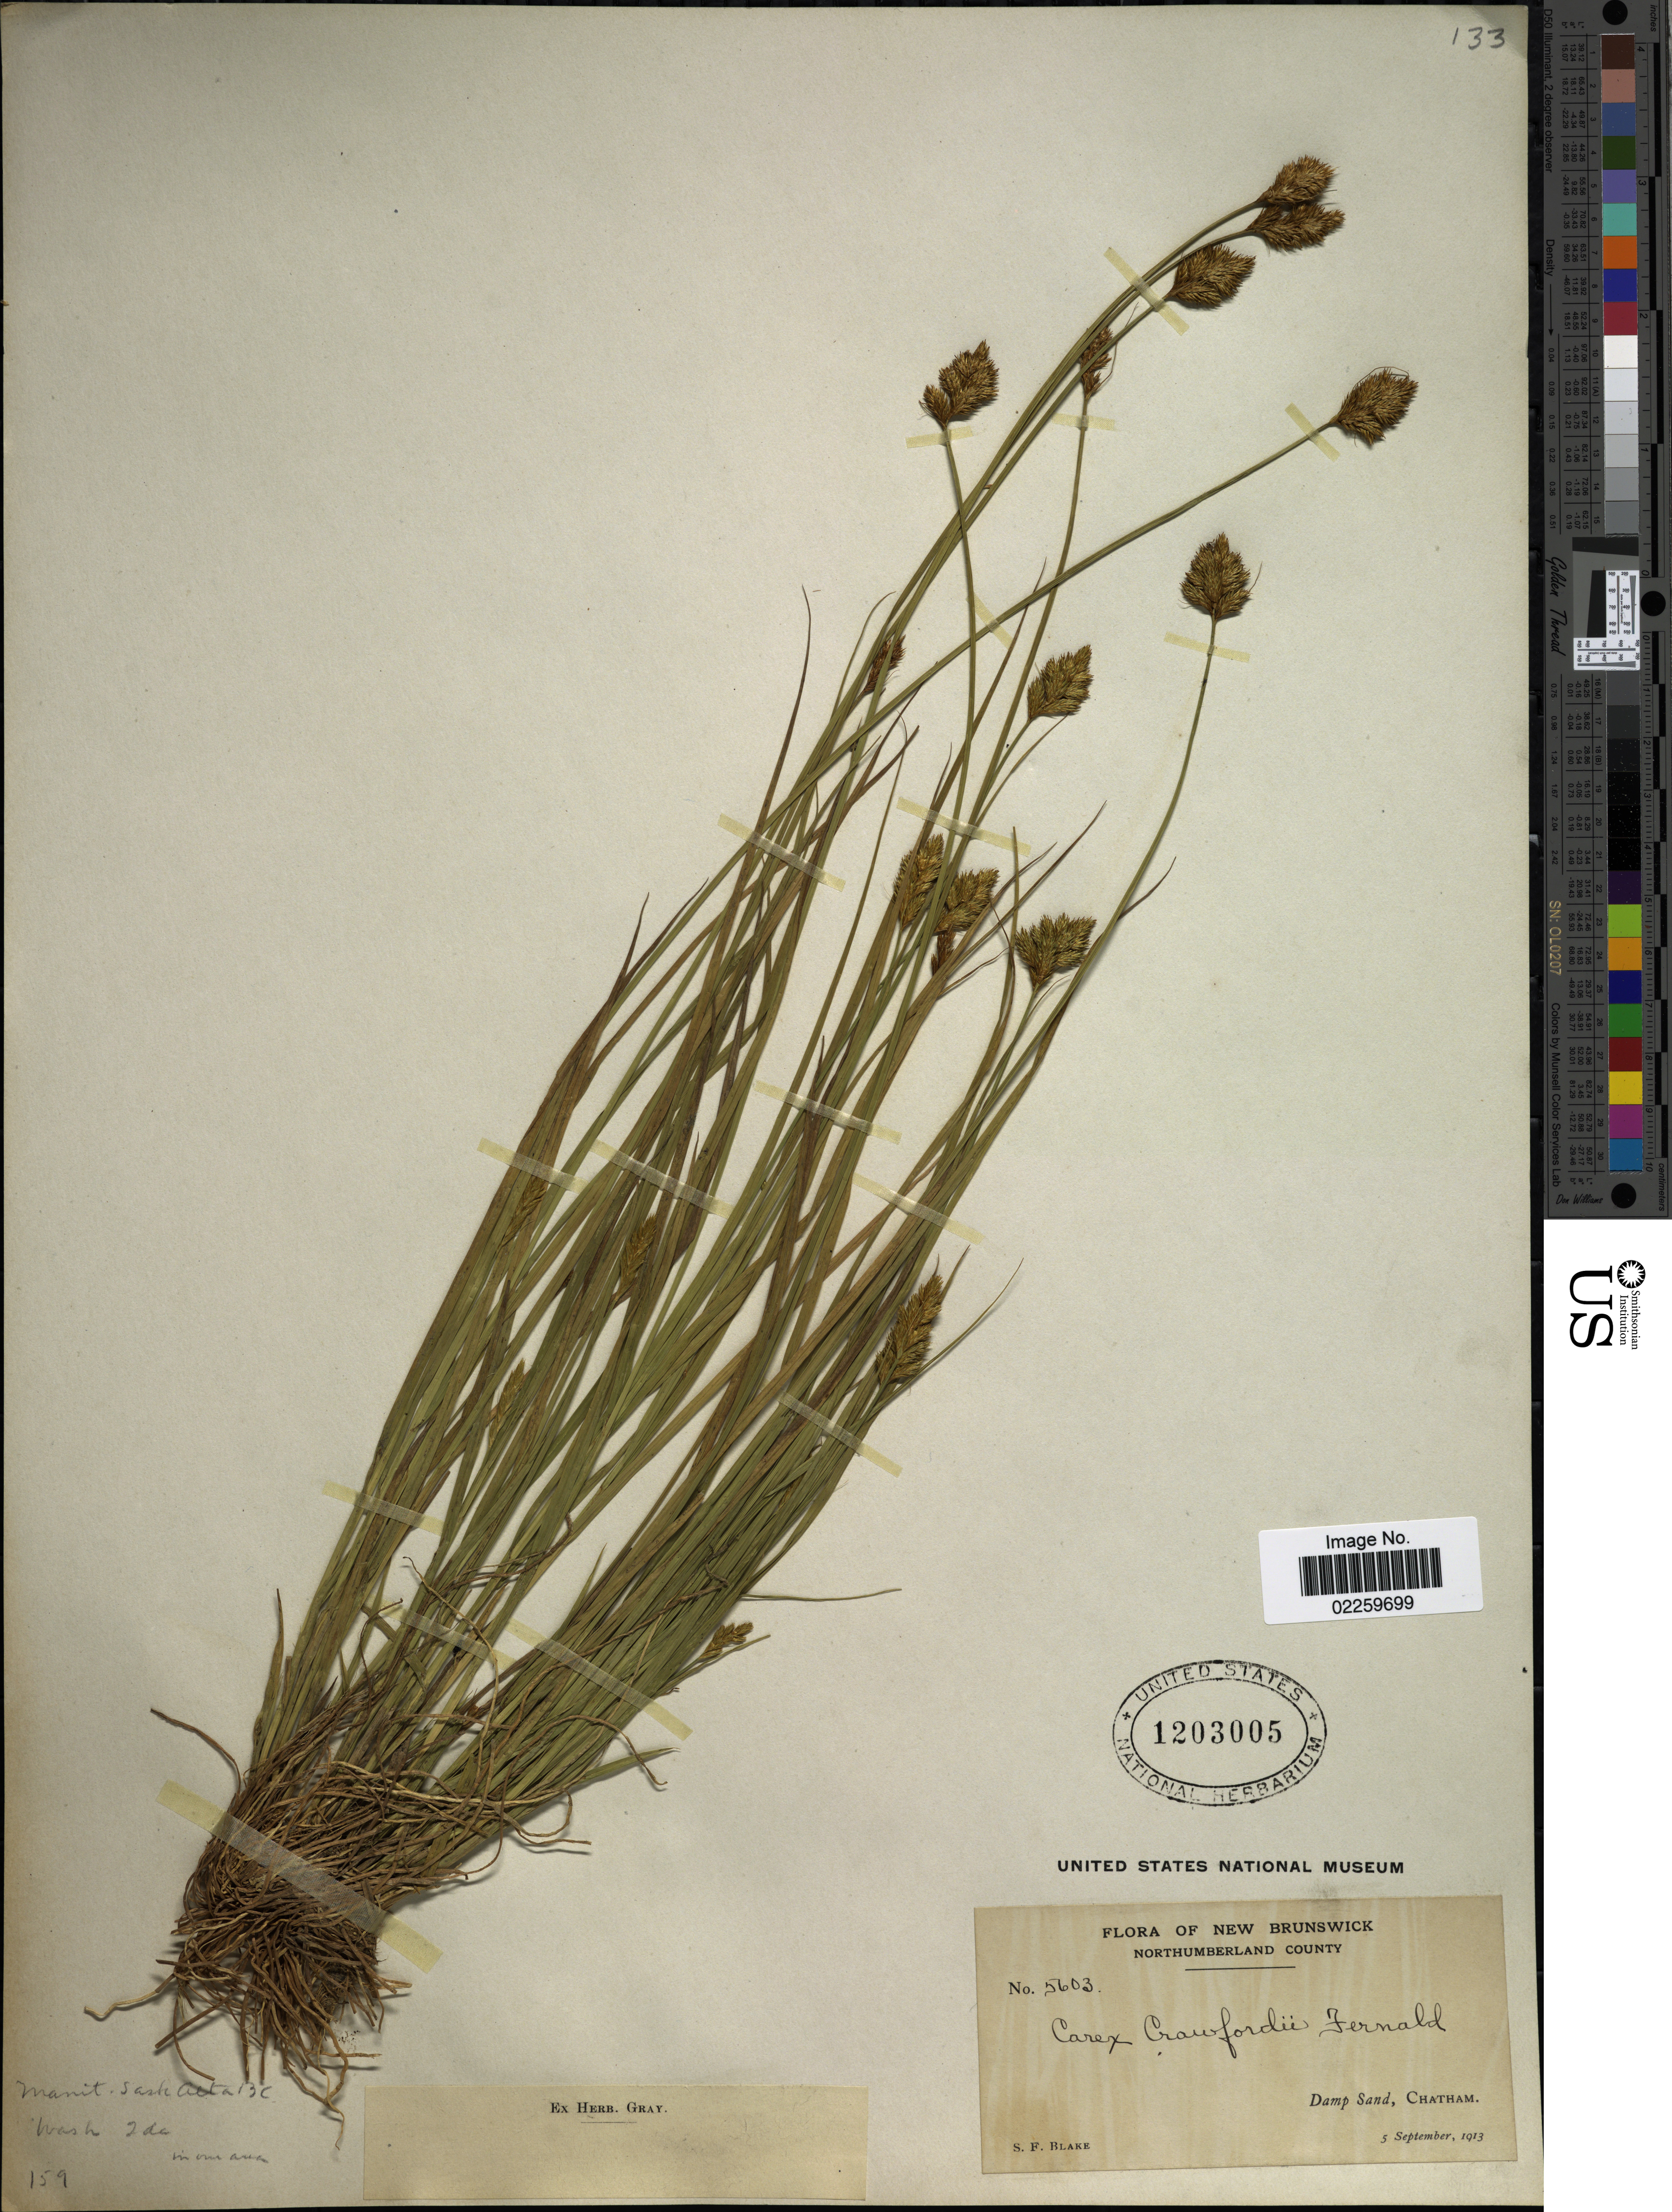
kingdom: Plantae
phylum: Tracheophyta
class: Liliopsida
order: Poales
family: Cyperaceae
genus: Carex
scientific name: Carex crawfordii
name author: Fernald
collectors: S. Blake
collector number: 5603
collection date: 1913-09-05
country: Canada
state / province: New Brunswick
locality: Northumberland County, Damp sand, Chatham.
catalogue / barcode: US 1203005